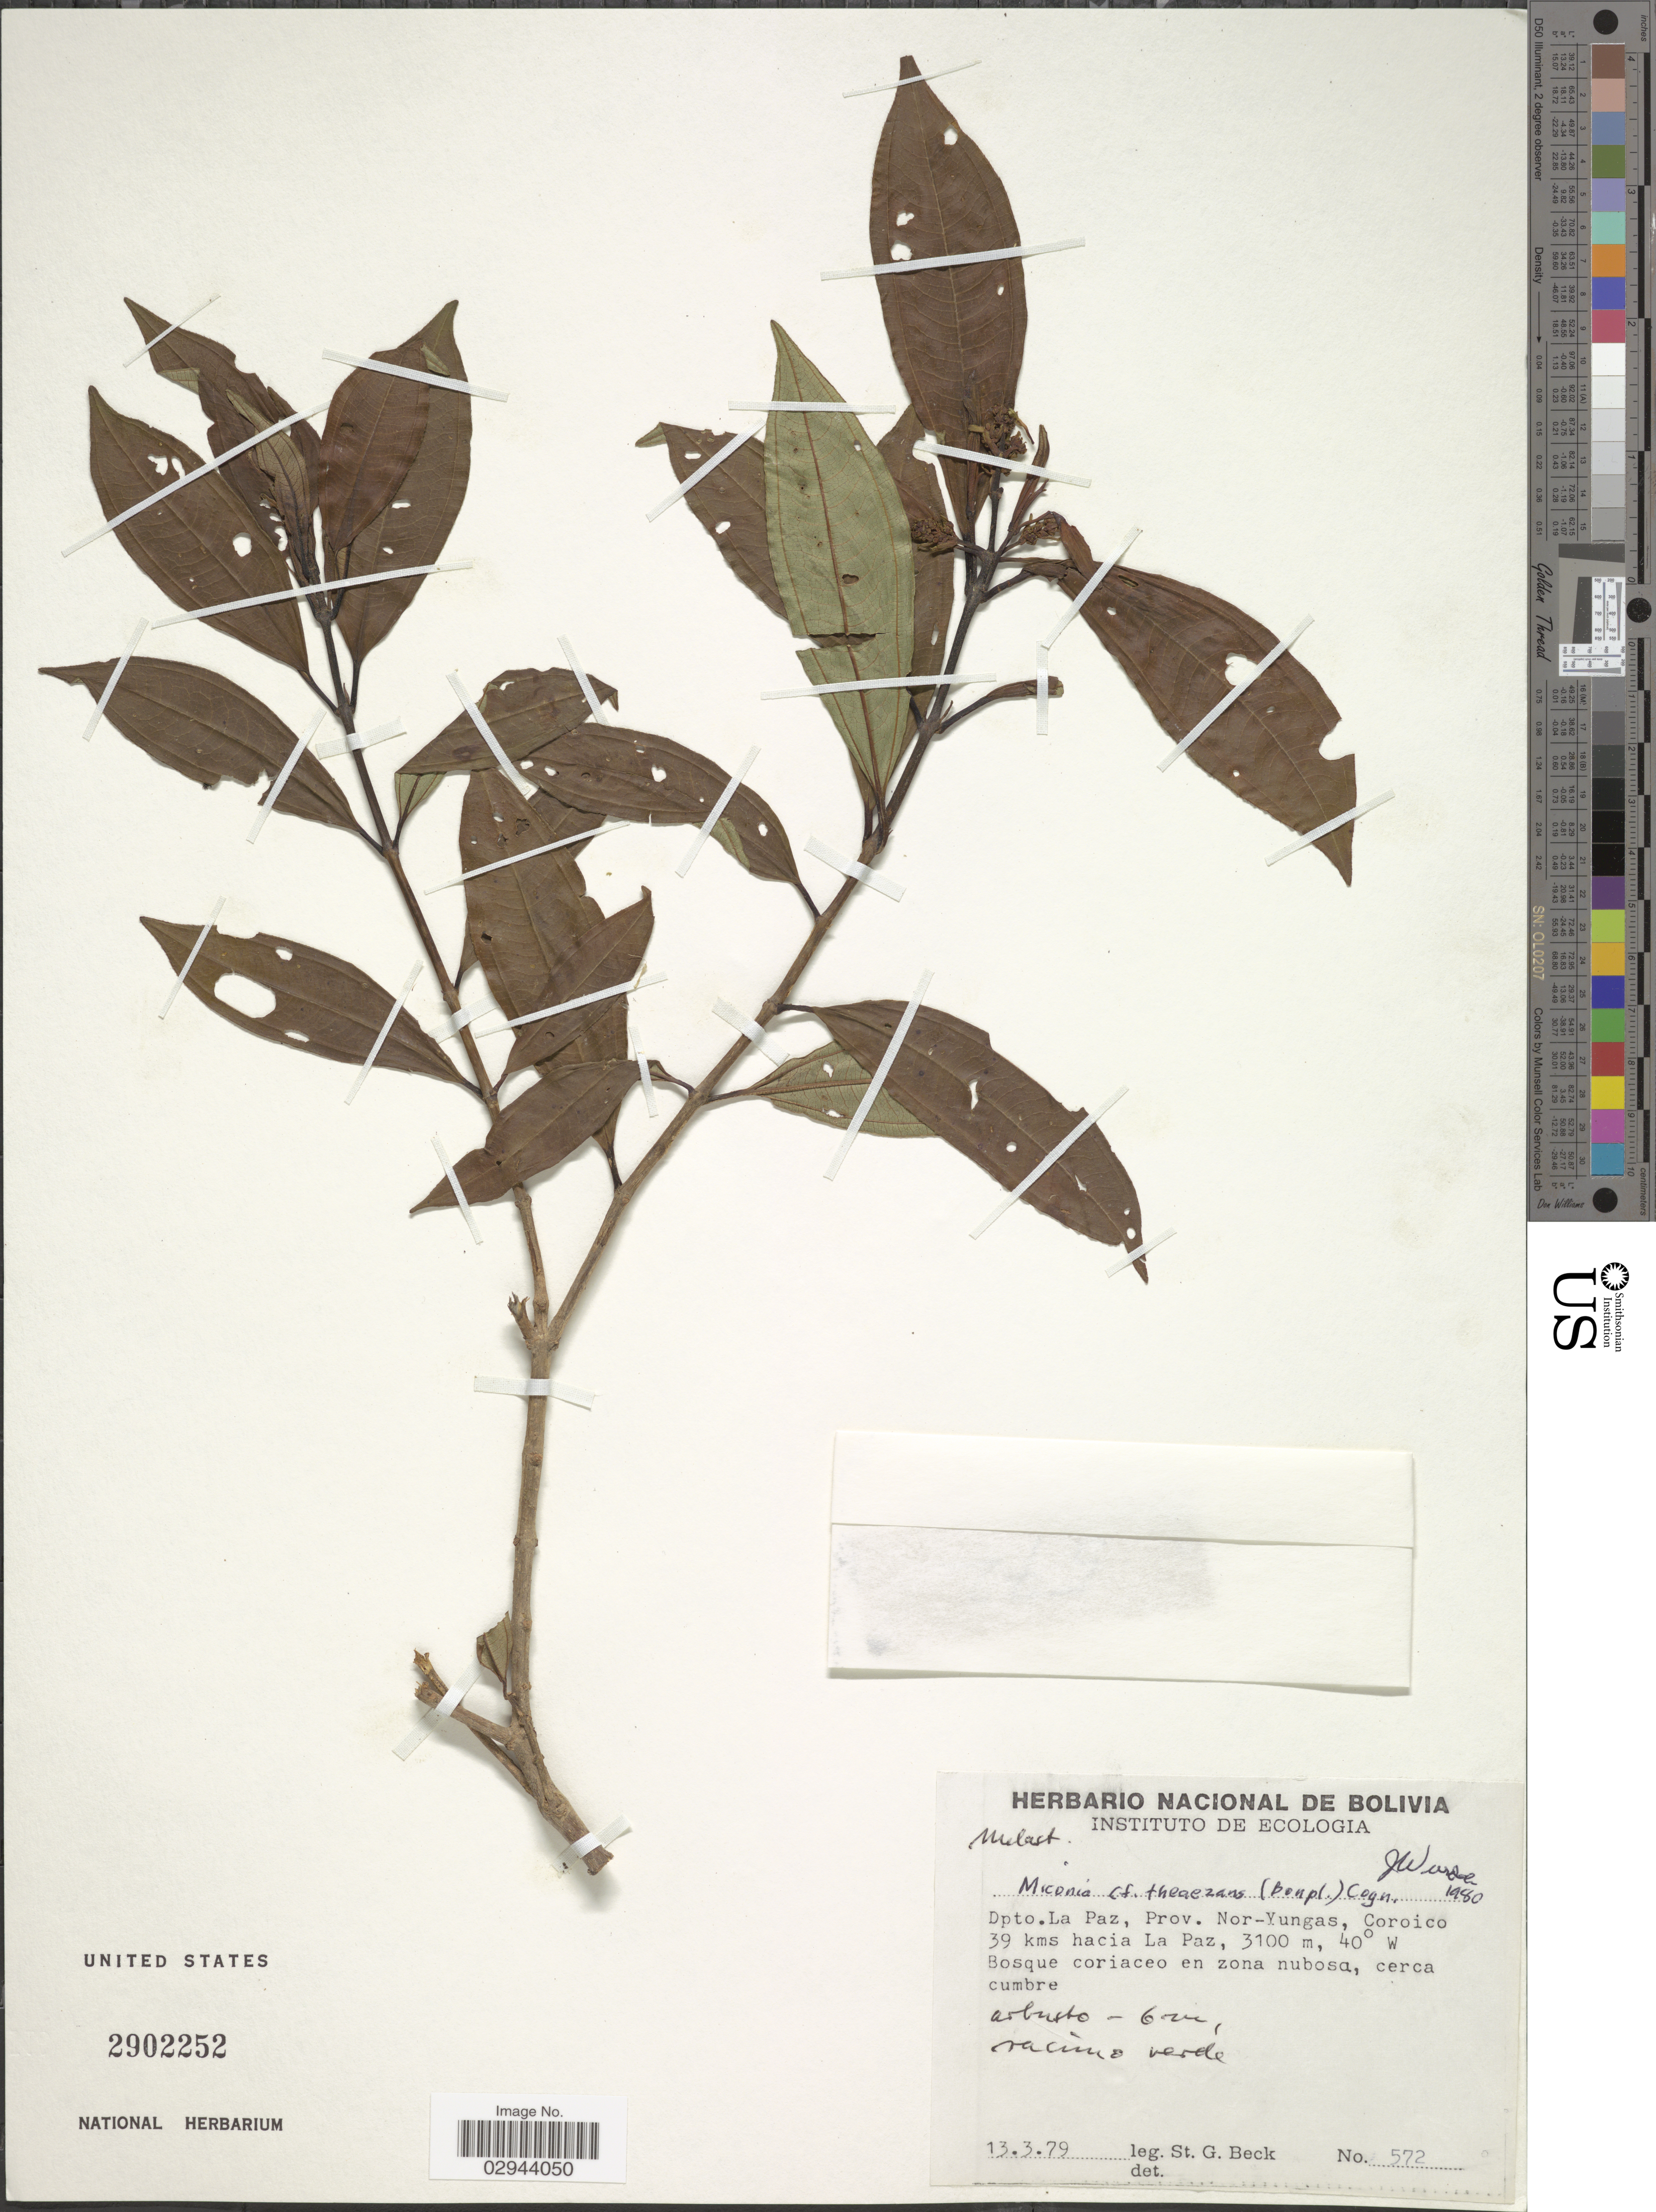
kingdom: Plantae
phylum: Tracheophyta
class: Magnoliopsida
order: Myrtales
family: Melastomataceae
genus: Miconia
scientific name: Miconia theizans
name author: (Bonpl.) Cogn.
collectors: S. G. Beck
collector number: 572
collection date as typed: Transcribed d/m/y: 13/3/79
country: Bolivia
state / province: La Paz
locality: Dpto. La Paz, Prov. Nor-Yungas, Coroico 39 kms hacia La Paz.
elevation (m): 3100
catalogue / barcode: US 2902252